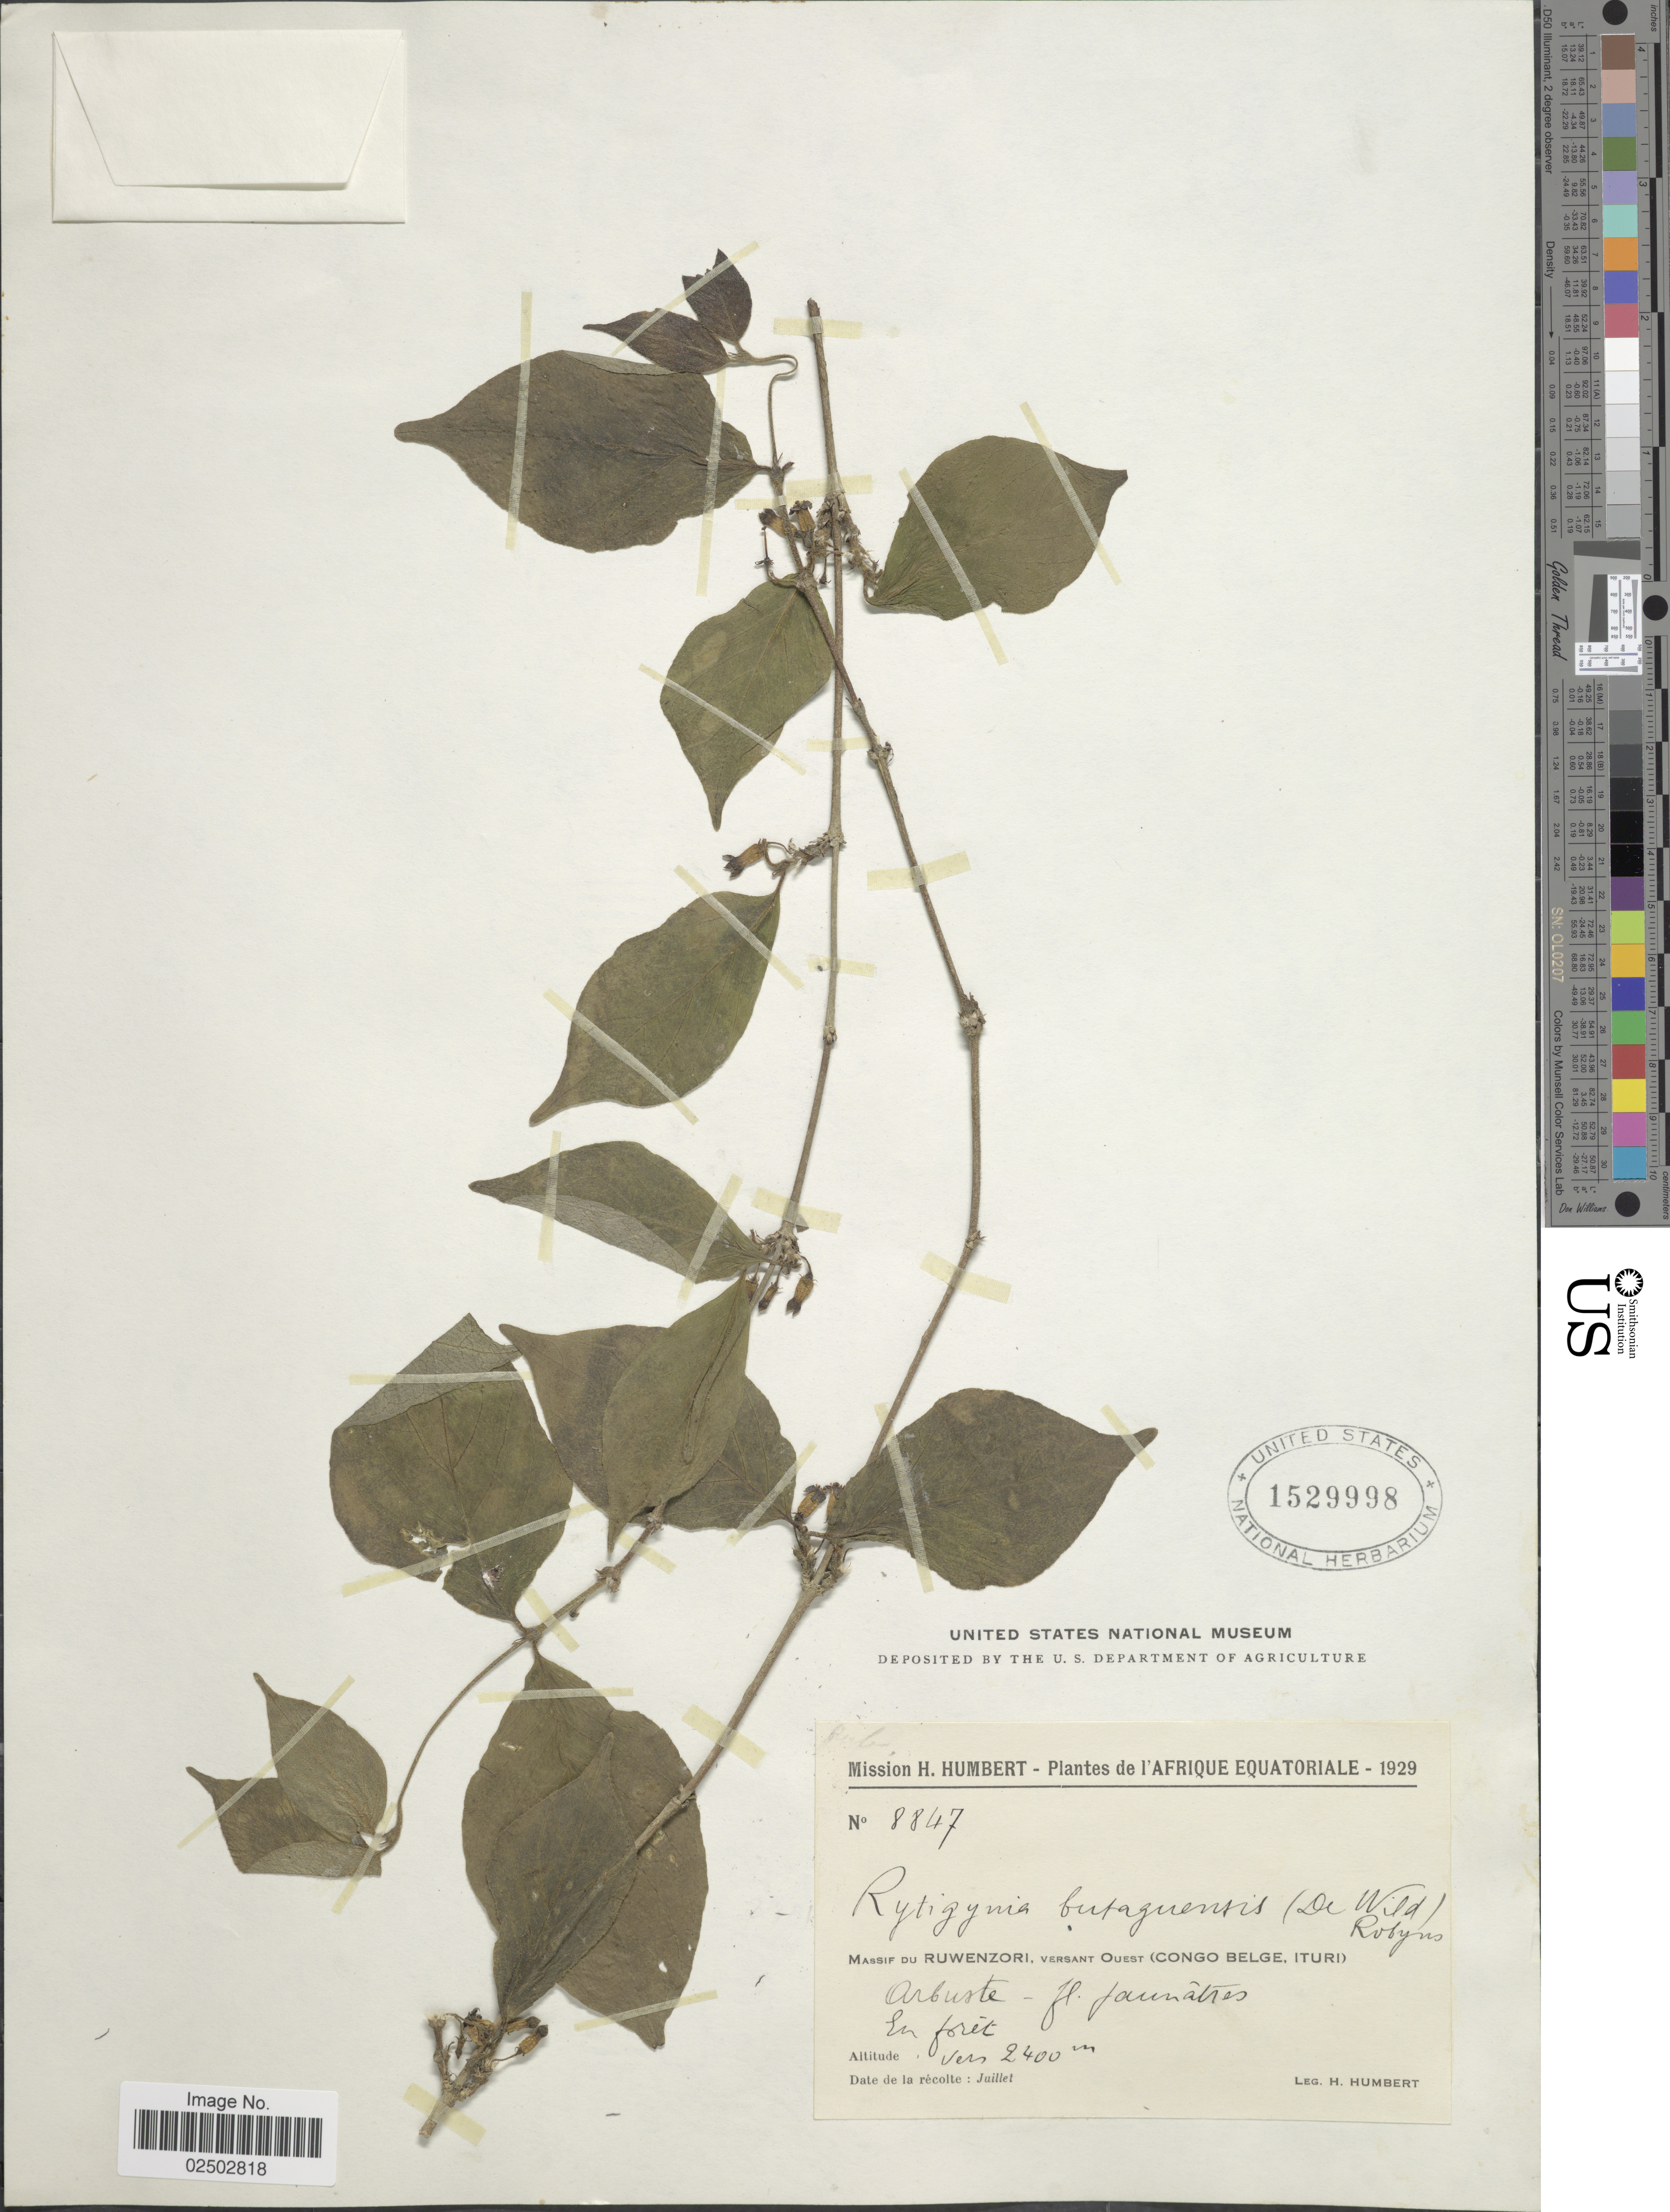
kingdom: Plantae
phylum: Tracheophyta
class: Magnoliopsida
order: Gentianales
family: Rubiaceae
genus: Rytigynia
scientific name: Rytigynia butaguensis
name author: (De Wild.) Robyns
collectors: H. Humbert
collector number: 8847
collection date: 1929-07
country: Congo, Democratic Republic of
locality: Massif du Ruwenzori, versant Ouest (Congo Belge, Ituri)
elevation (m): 2400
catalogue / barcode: US 1529998